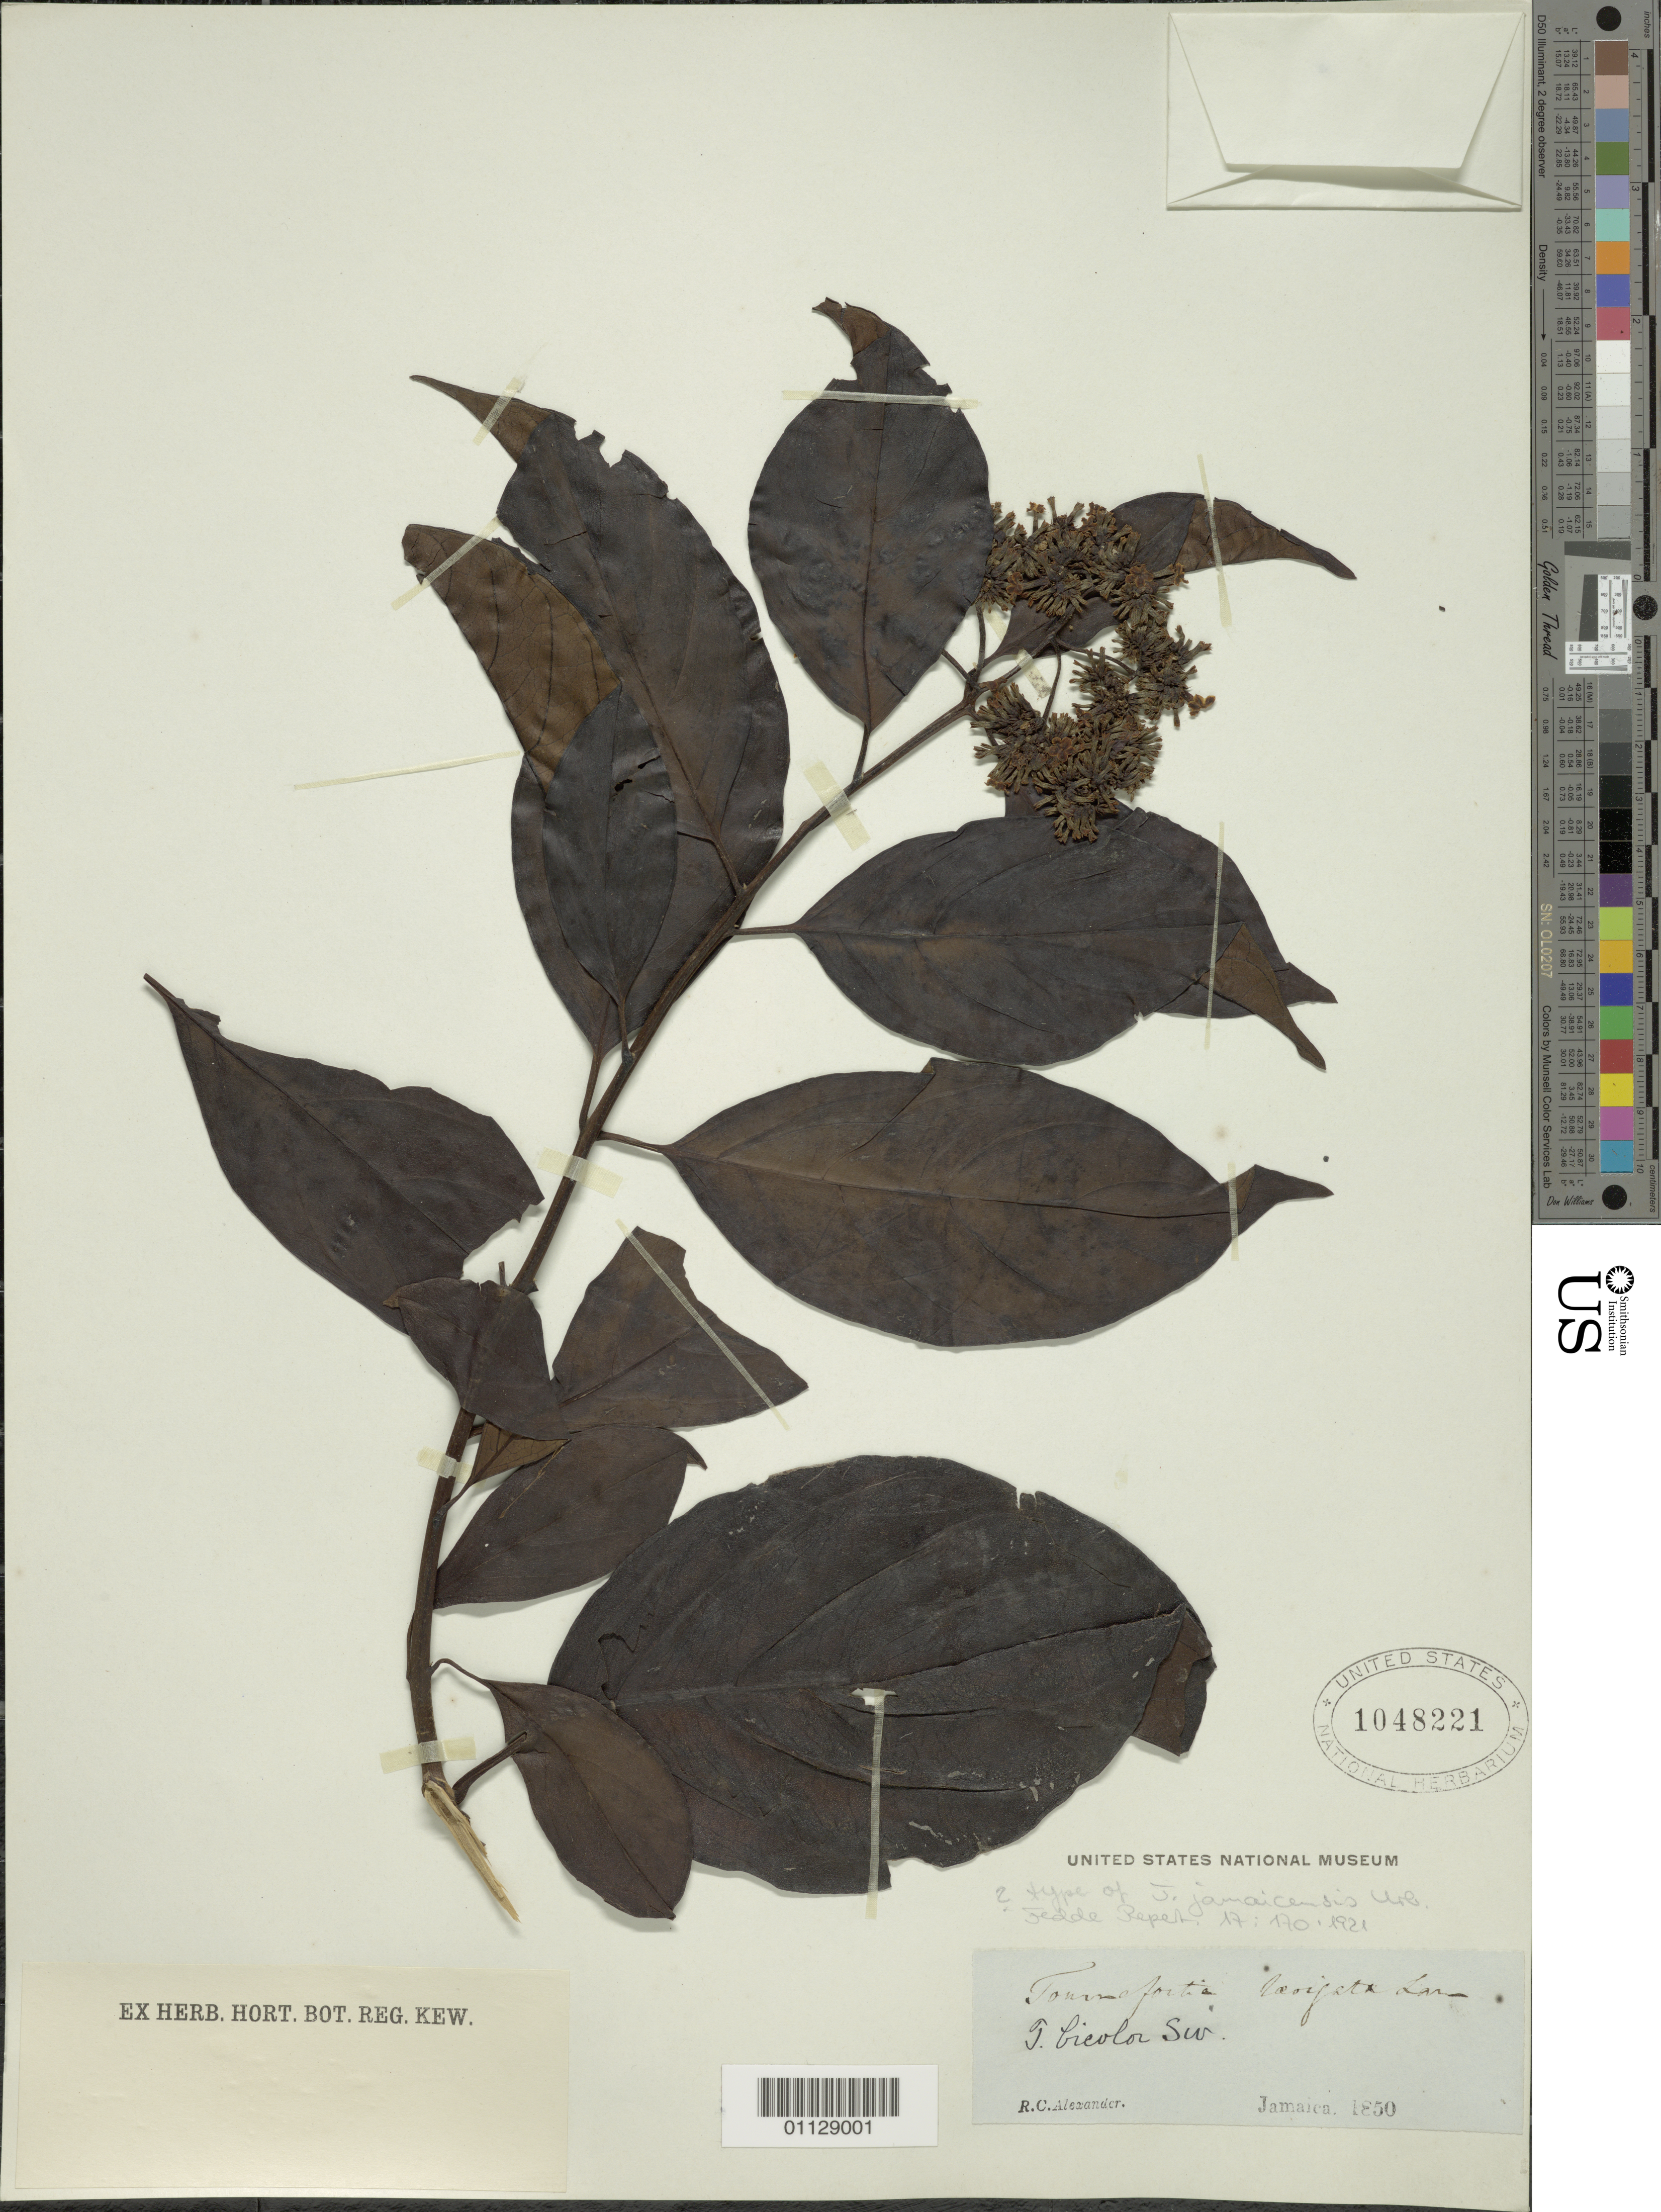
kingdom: Plantae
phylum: Tracheophyta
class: Magnoliopsida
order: Boraginales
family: Heliotropiaceae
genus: Tournefortia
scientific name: Tournefortia bicolor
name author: Sw.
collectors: R. C. Alexander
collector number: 170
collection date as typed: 1850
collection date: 1850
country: Jamaica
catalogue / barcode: US 1048221